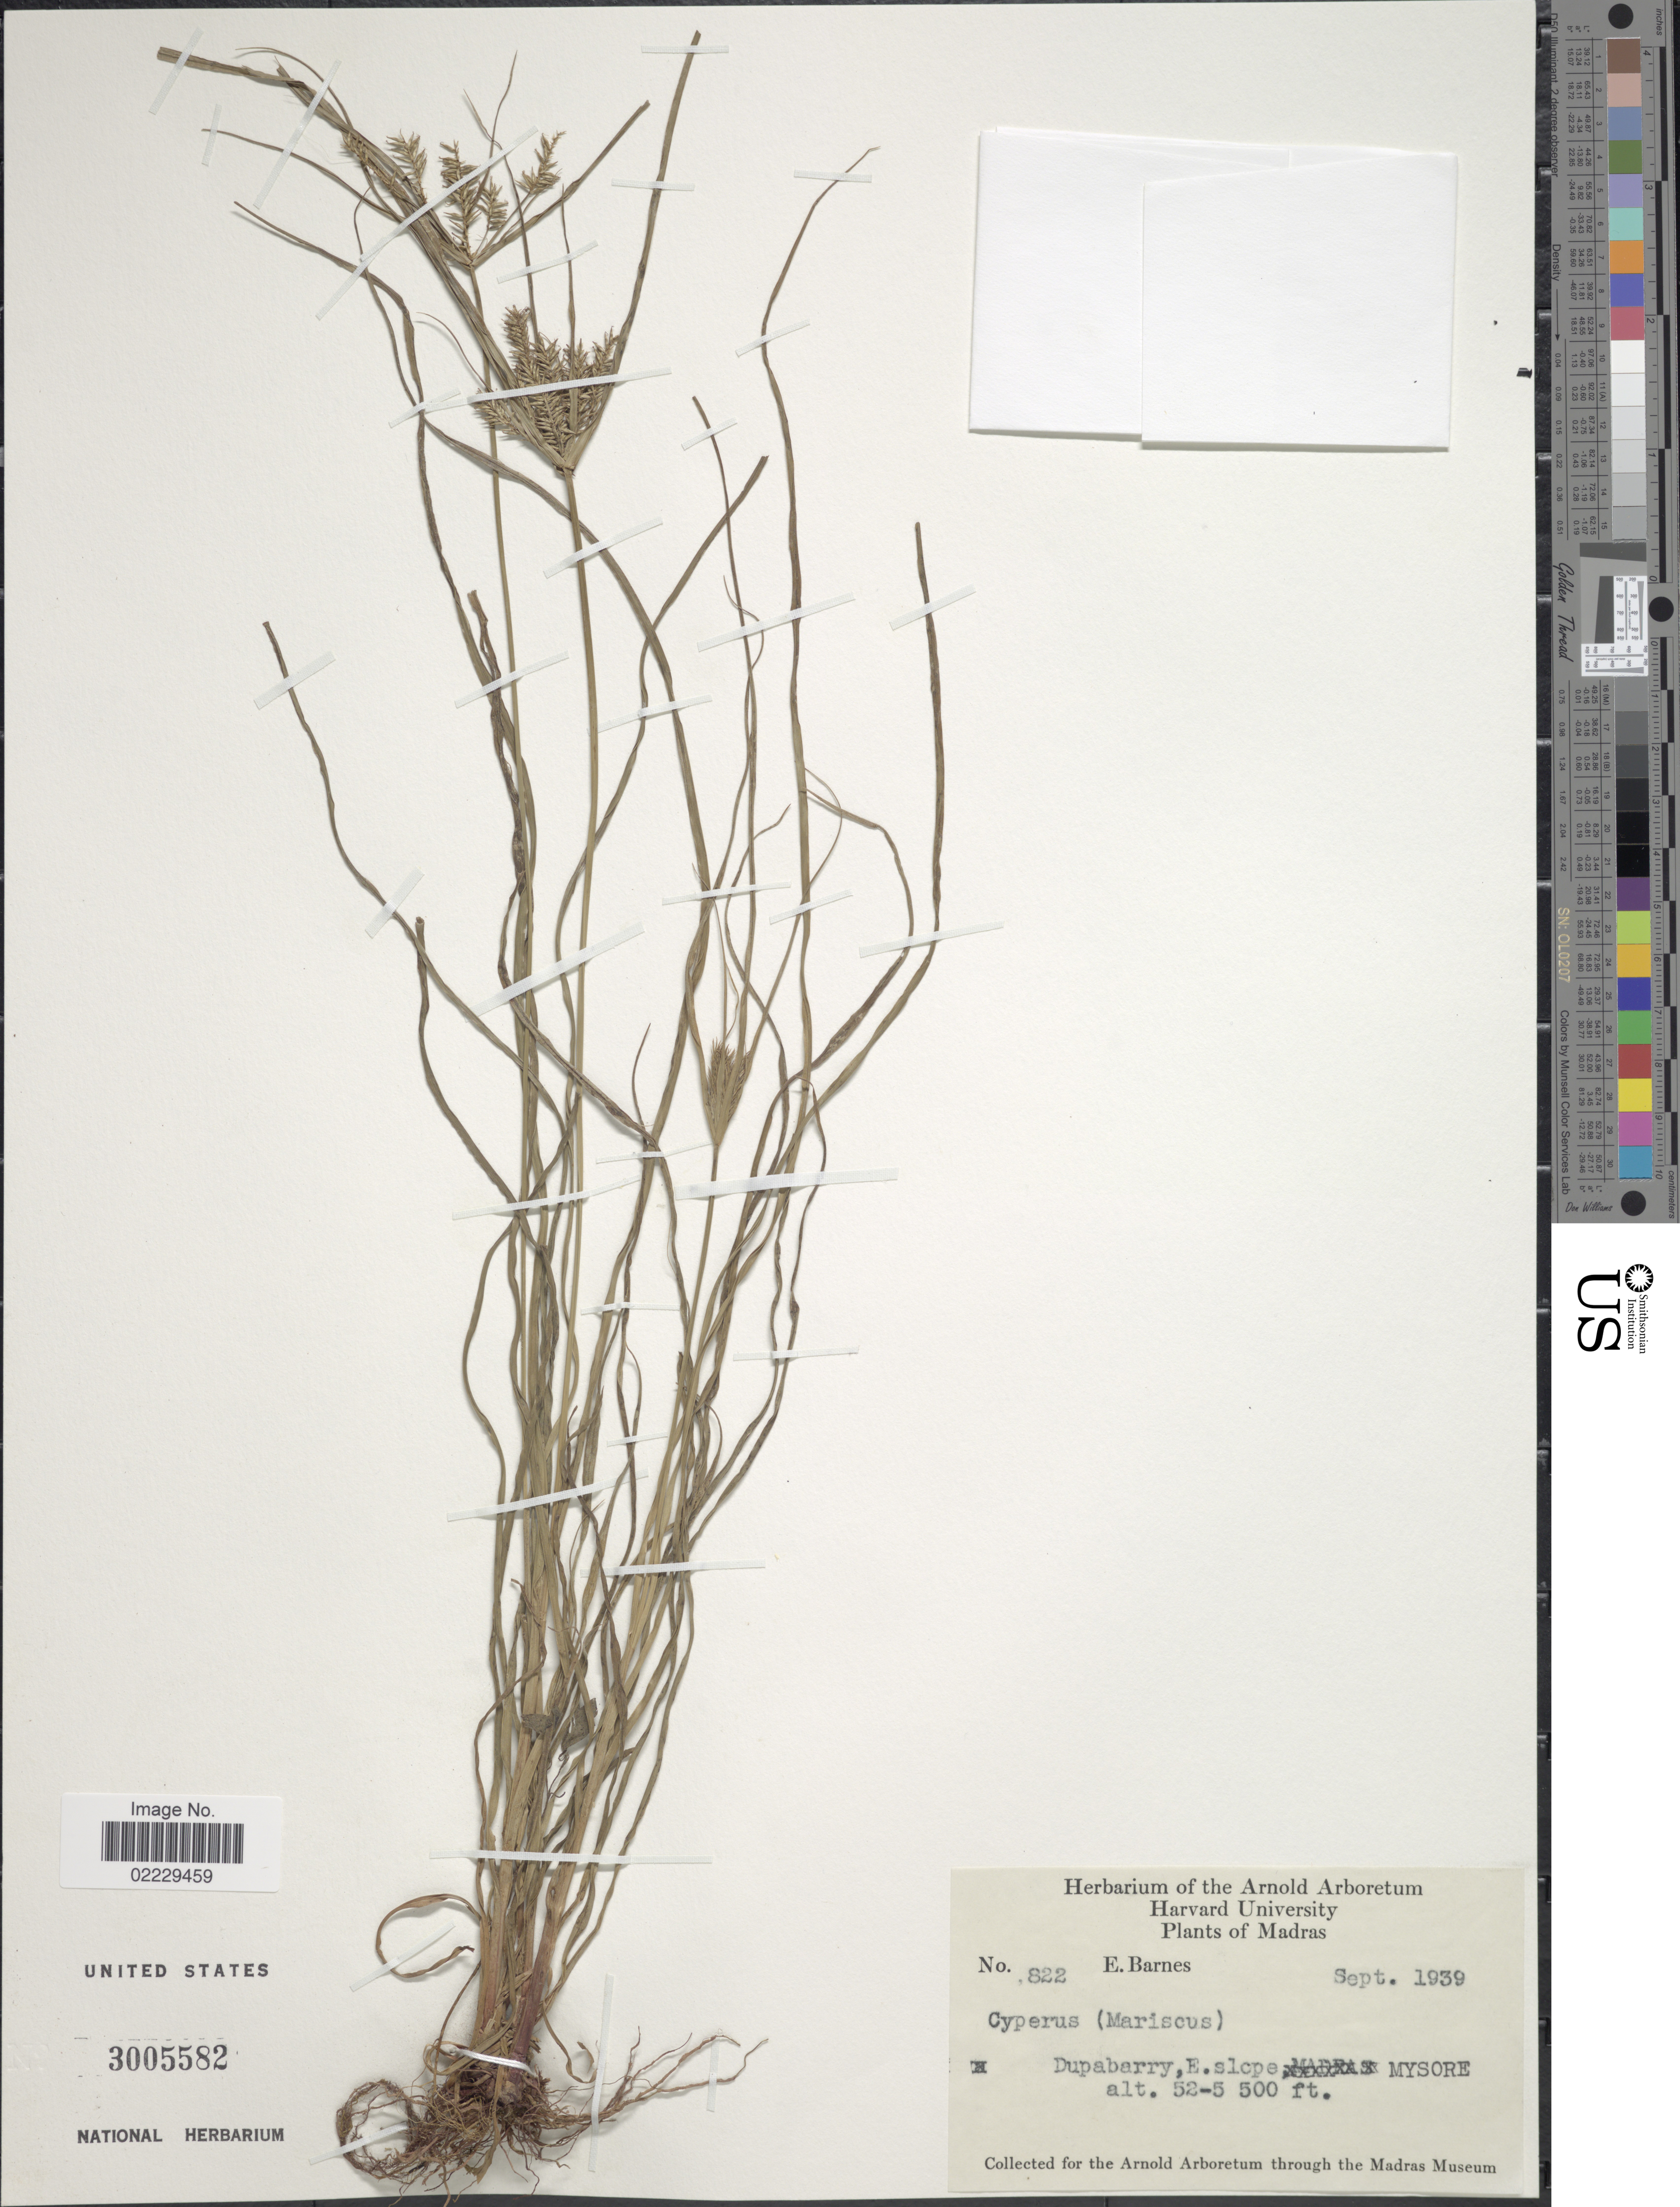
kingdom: Plantae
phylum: Tracheophyta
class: Liliopsida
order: Poales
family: Cyperaceae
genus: Cyperus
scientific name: Cyperus sp.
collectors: E. Barnes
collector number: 822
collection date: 1939-09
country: India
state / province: Karnataka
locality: Madras, Dupabarry, E. slope Mysore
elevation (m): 1585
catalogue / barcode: US 3005582